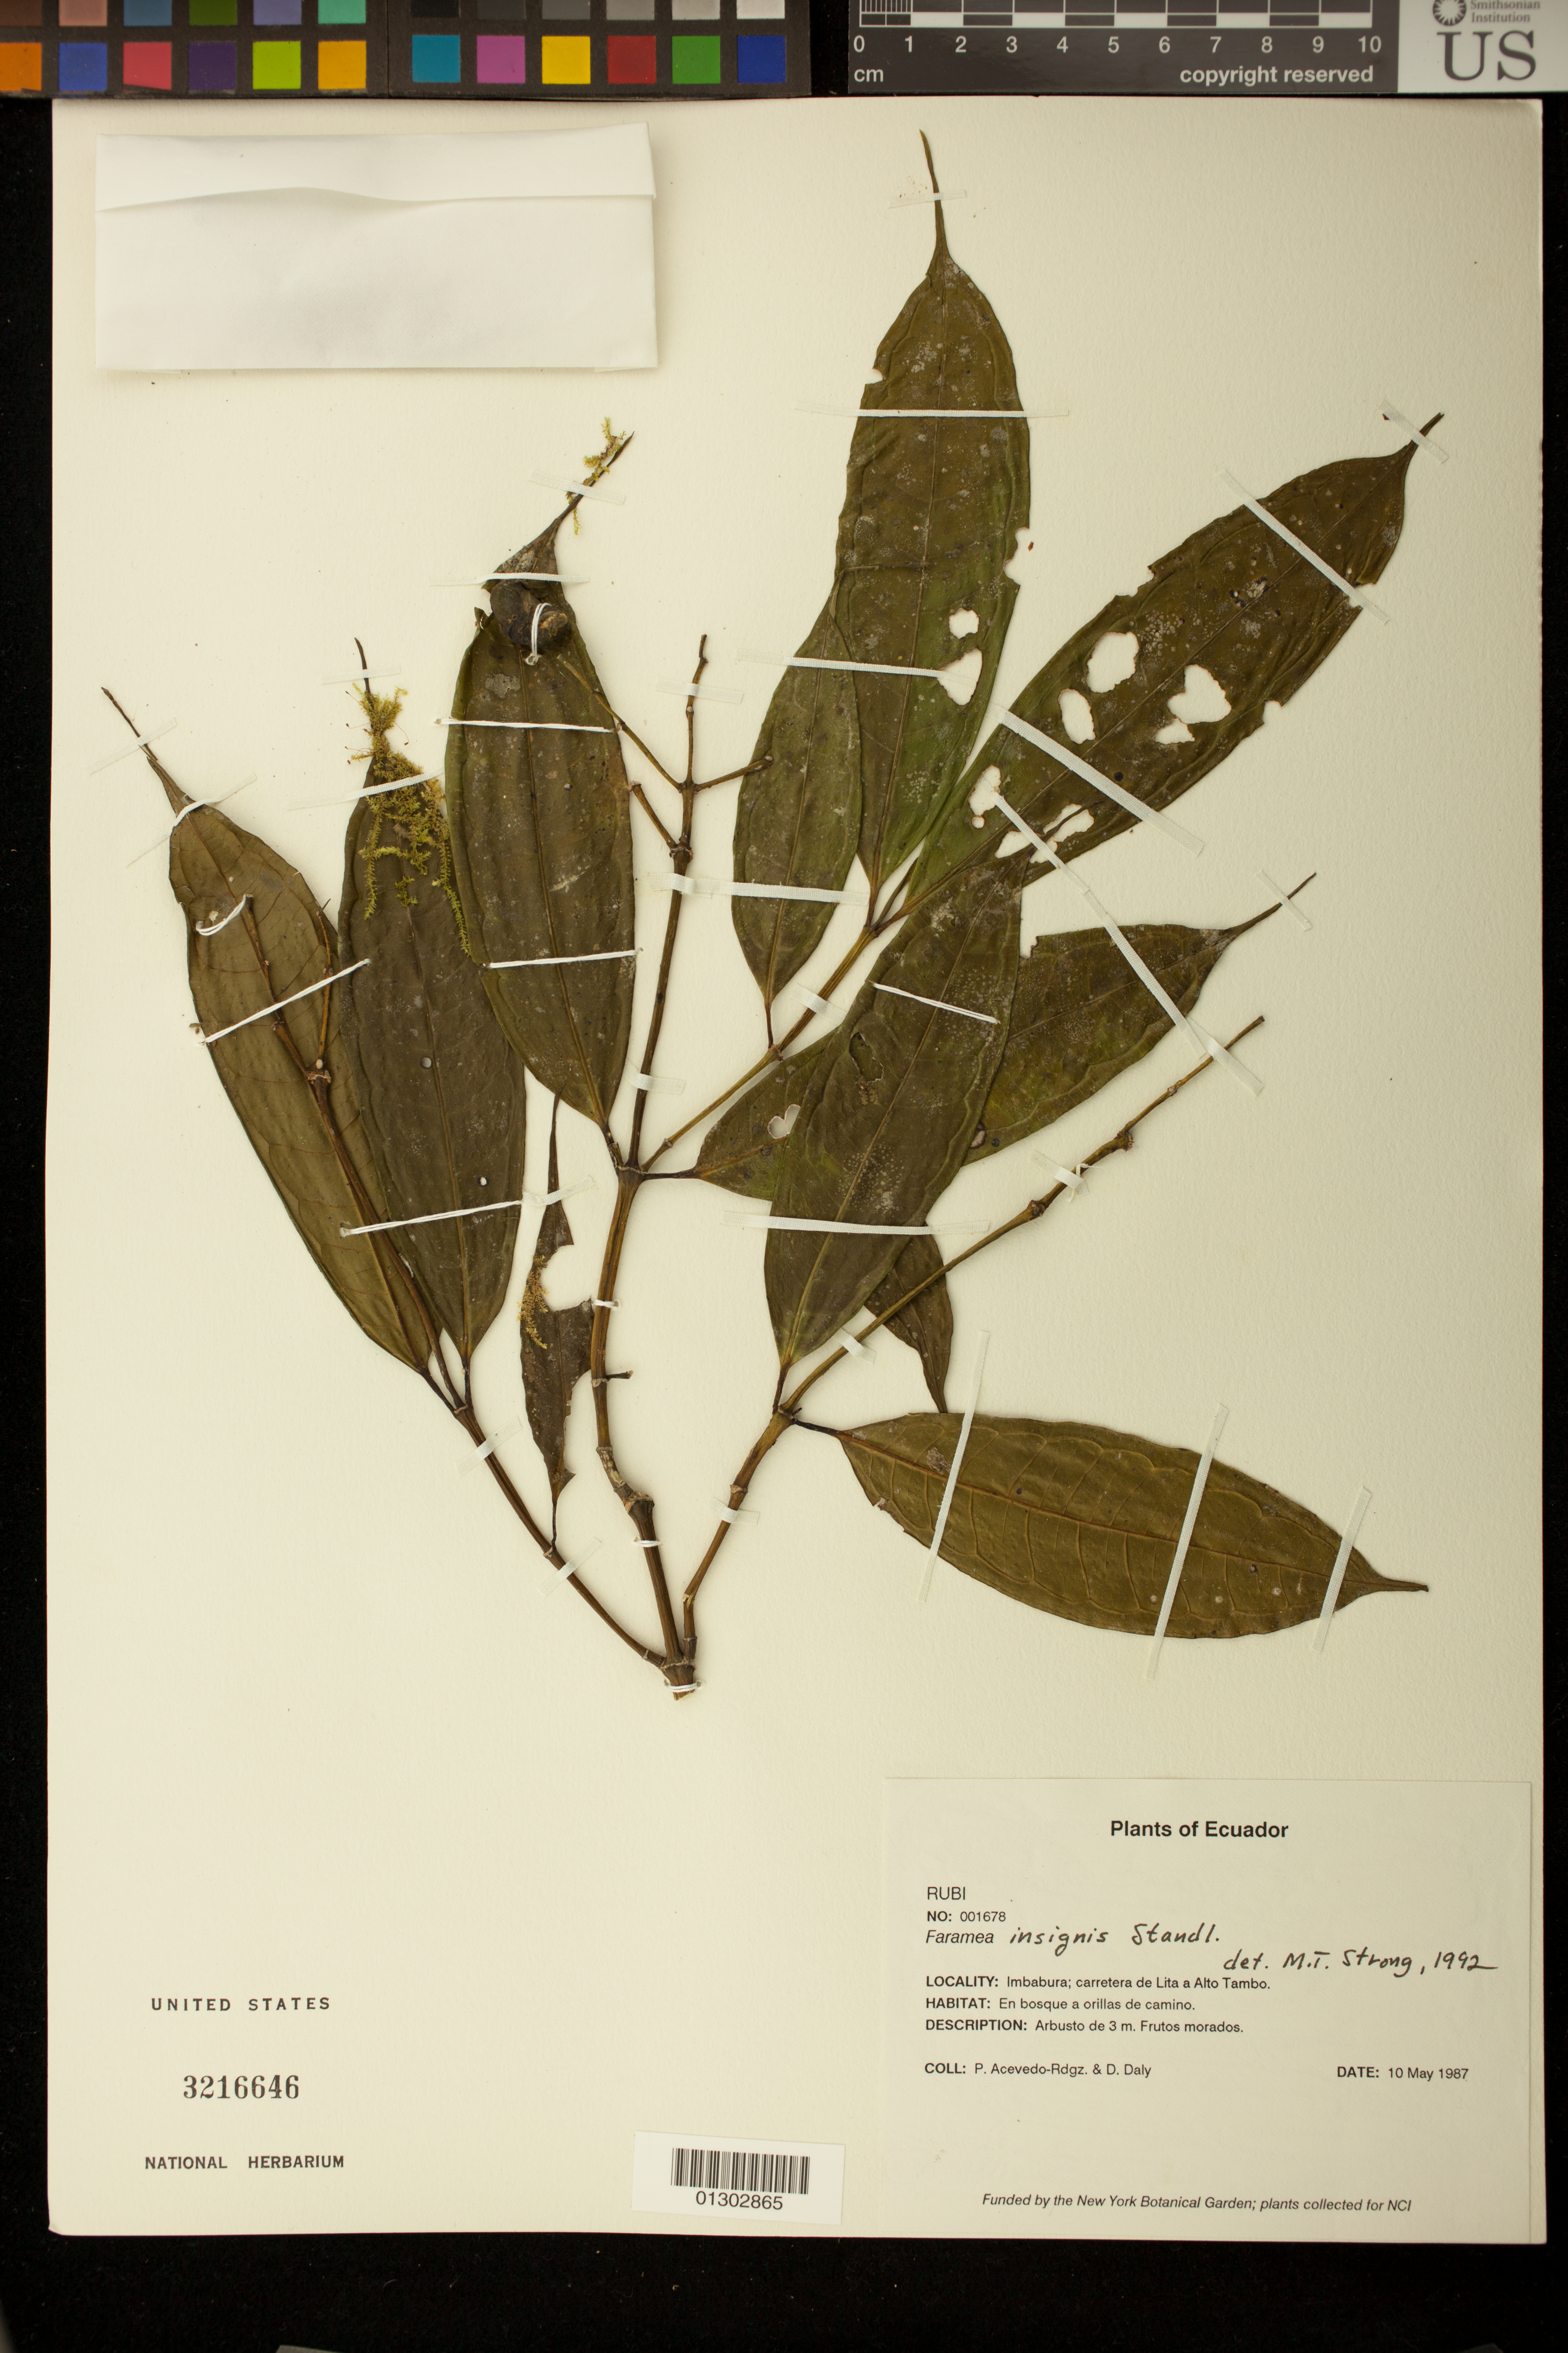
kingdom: Plantae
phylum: Tracheophyta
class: Magnoliopsida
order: Gentianales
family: Rubiaceae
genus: Faramea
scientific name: Faramea insignis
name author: Standl.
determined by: Strong, M. T., (US), Smithsonian Institution - National Museum of Natural History (UNITED STATES)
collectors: P. Acevedo-Rodr. & D. C. Daly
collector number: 1678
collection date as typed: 10 May 1987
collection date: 1987-05-10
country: Ecuador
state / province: Esmeraldas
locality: Provincia de Esmeraldas, carretera de Lita a Alto Tambo, 10 km despues de Lita.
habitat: En bosque a orillas de camino.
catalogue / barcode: US 3216646